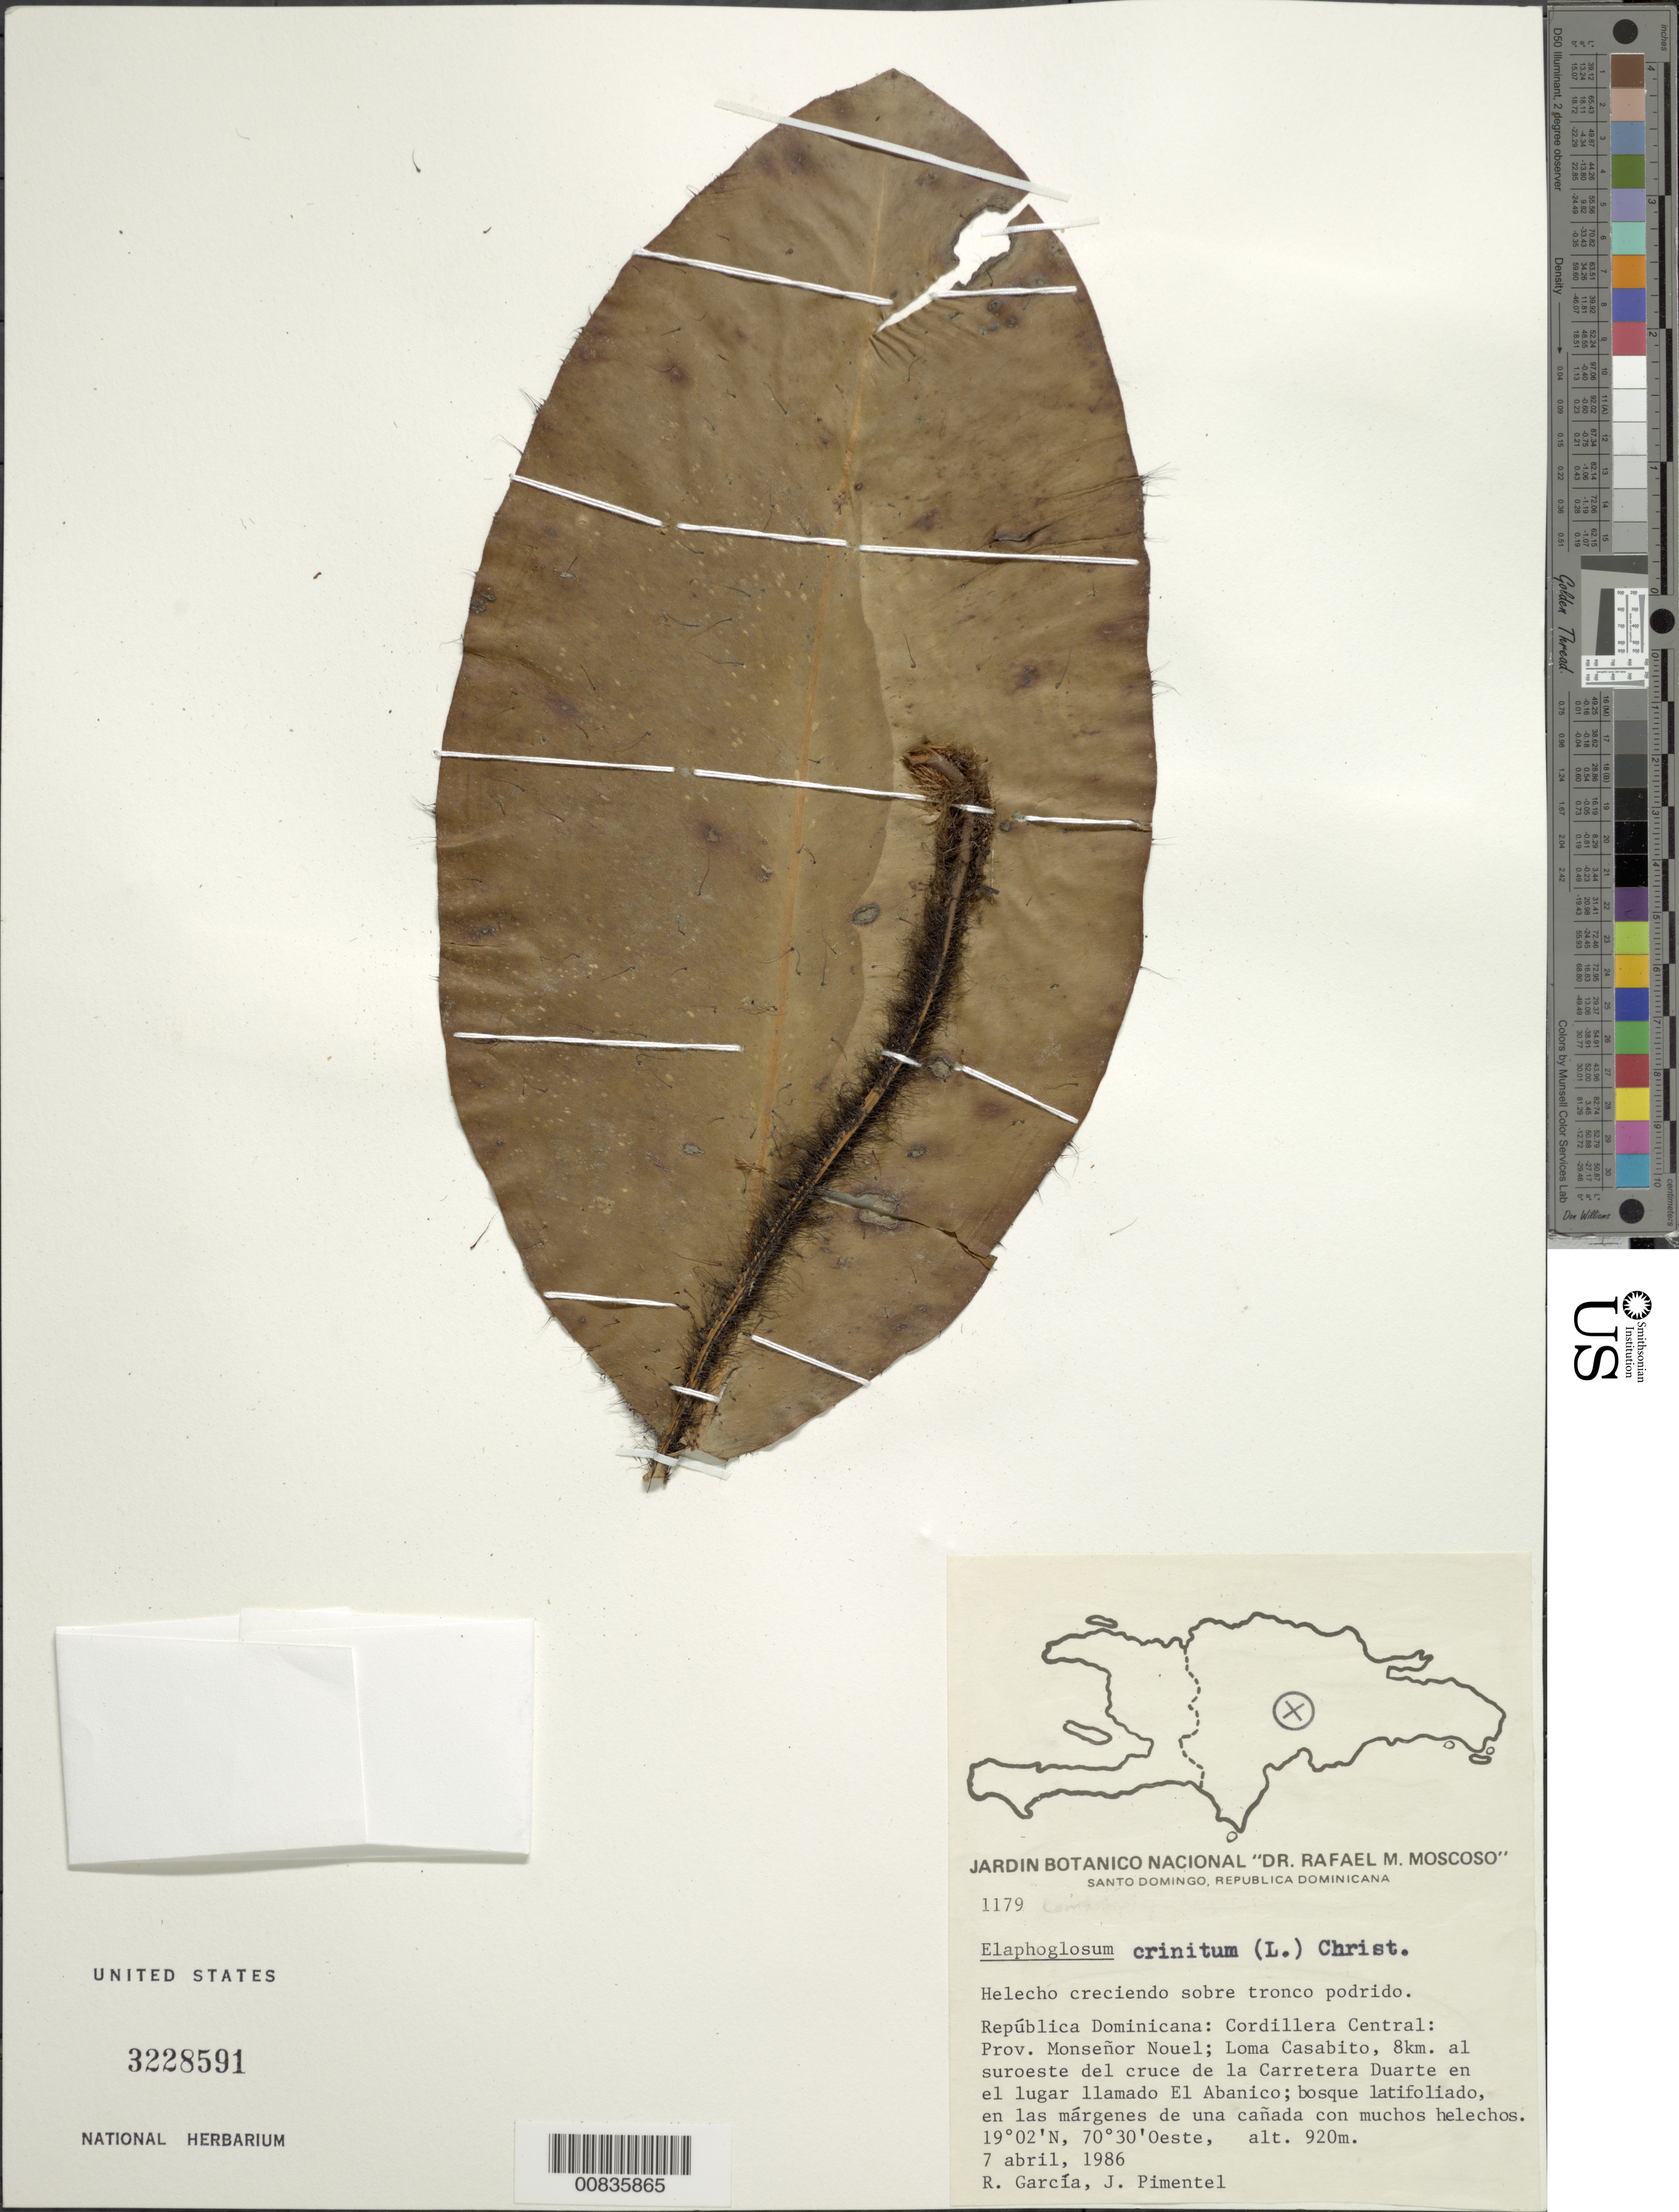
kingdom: Plantae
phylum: Tracheophyta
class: Polypodiopsida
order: Polypodiales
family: Dryopteridaceae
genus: Elaphoglossum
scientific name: Elaphoglossum crinitum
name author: (L.) Christ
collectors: R. G. García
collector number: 1179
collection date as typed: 07 Apr 1986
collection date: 1986-04-07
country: Dominican Republic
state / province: Monseñor Nouel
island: Hispaniola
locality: Cordillera Central, Loma Casabito, 8 km SW del cruce de la Carretera Duarte, lugar llamado El Abanico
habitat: Bosque latifoliado, las margenes de una cañada con muchos helechos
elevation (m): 920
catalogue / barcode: US 3228591